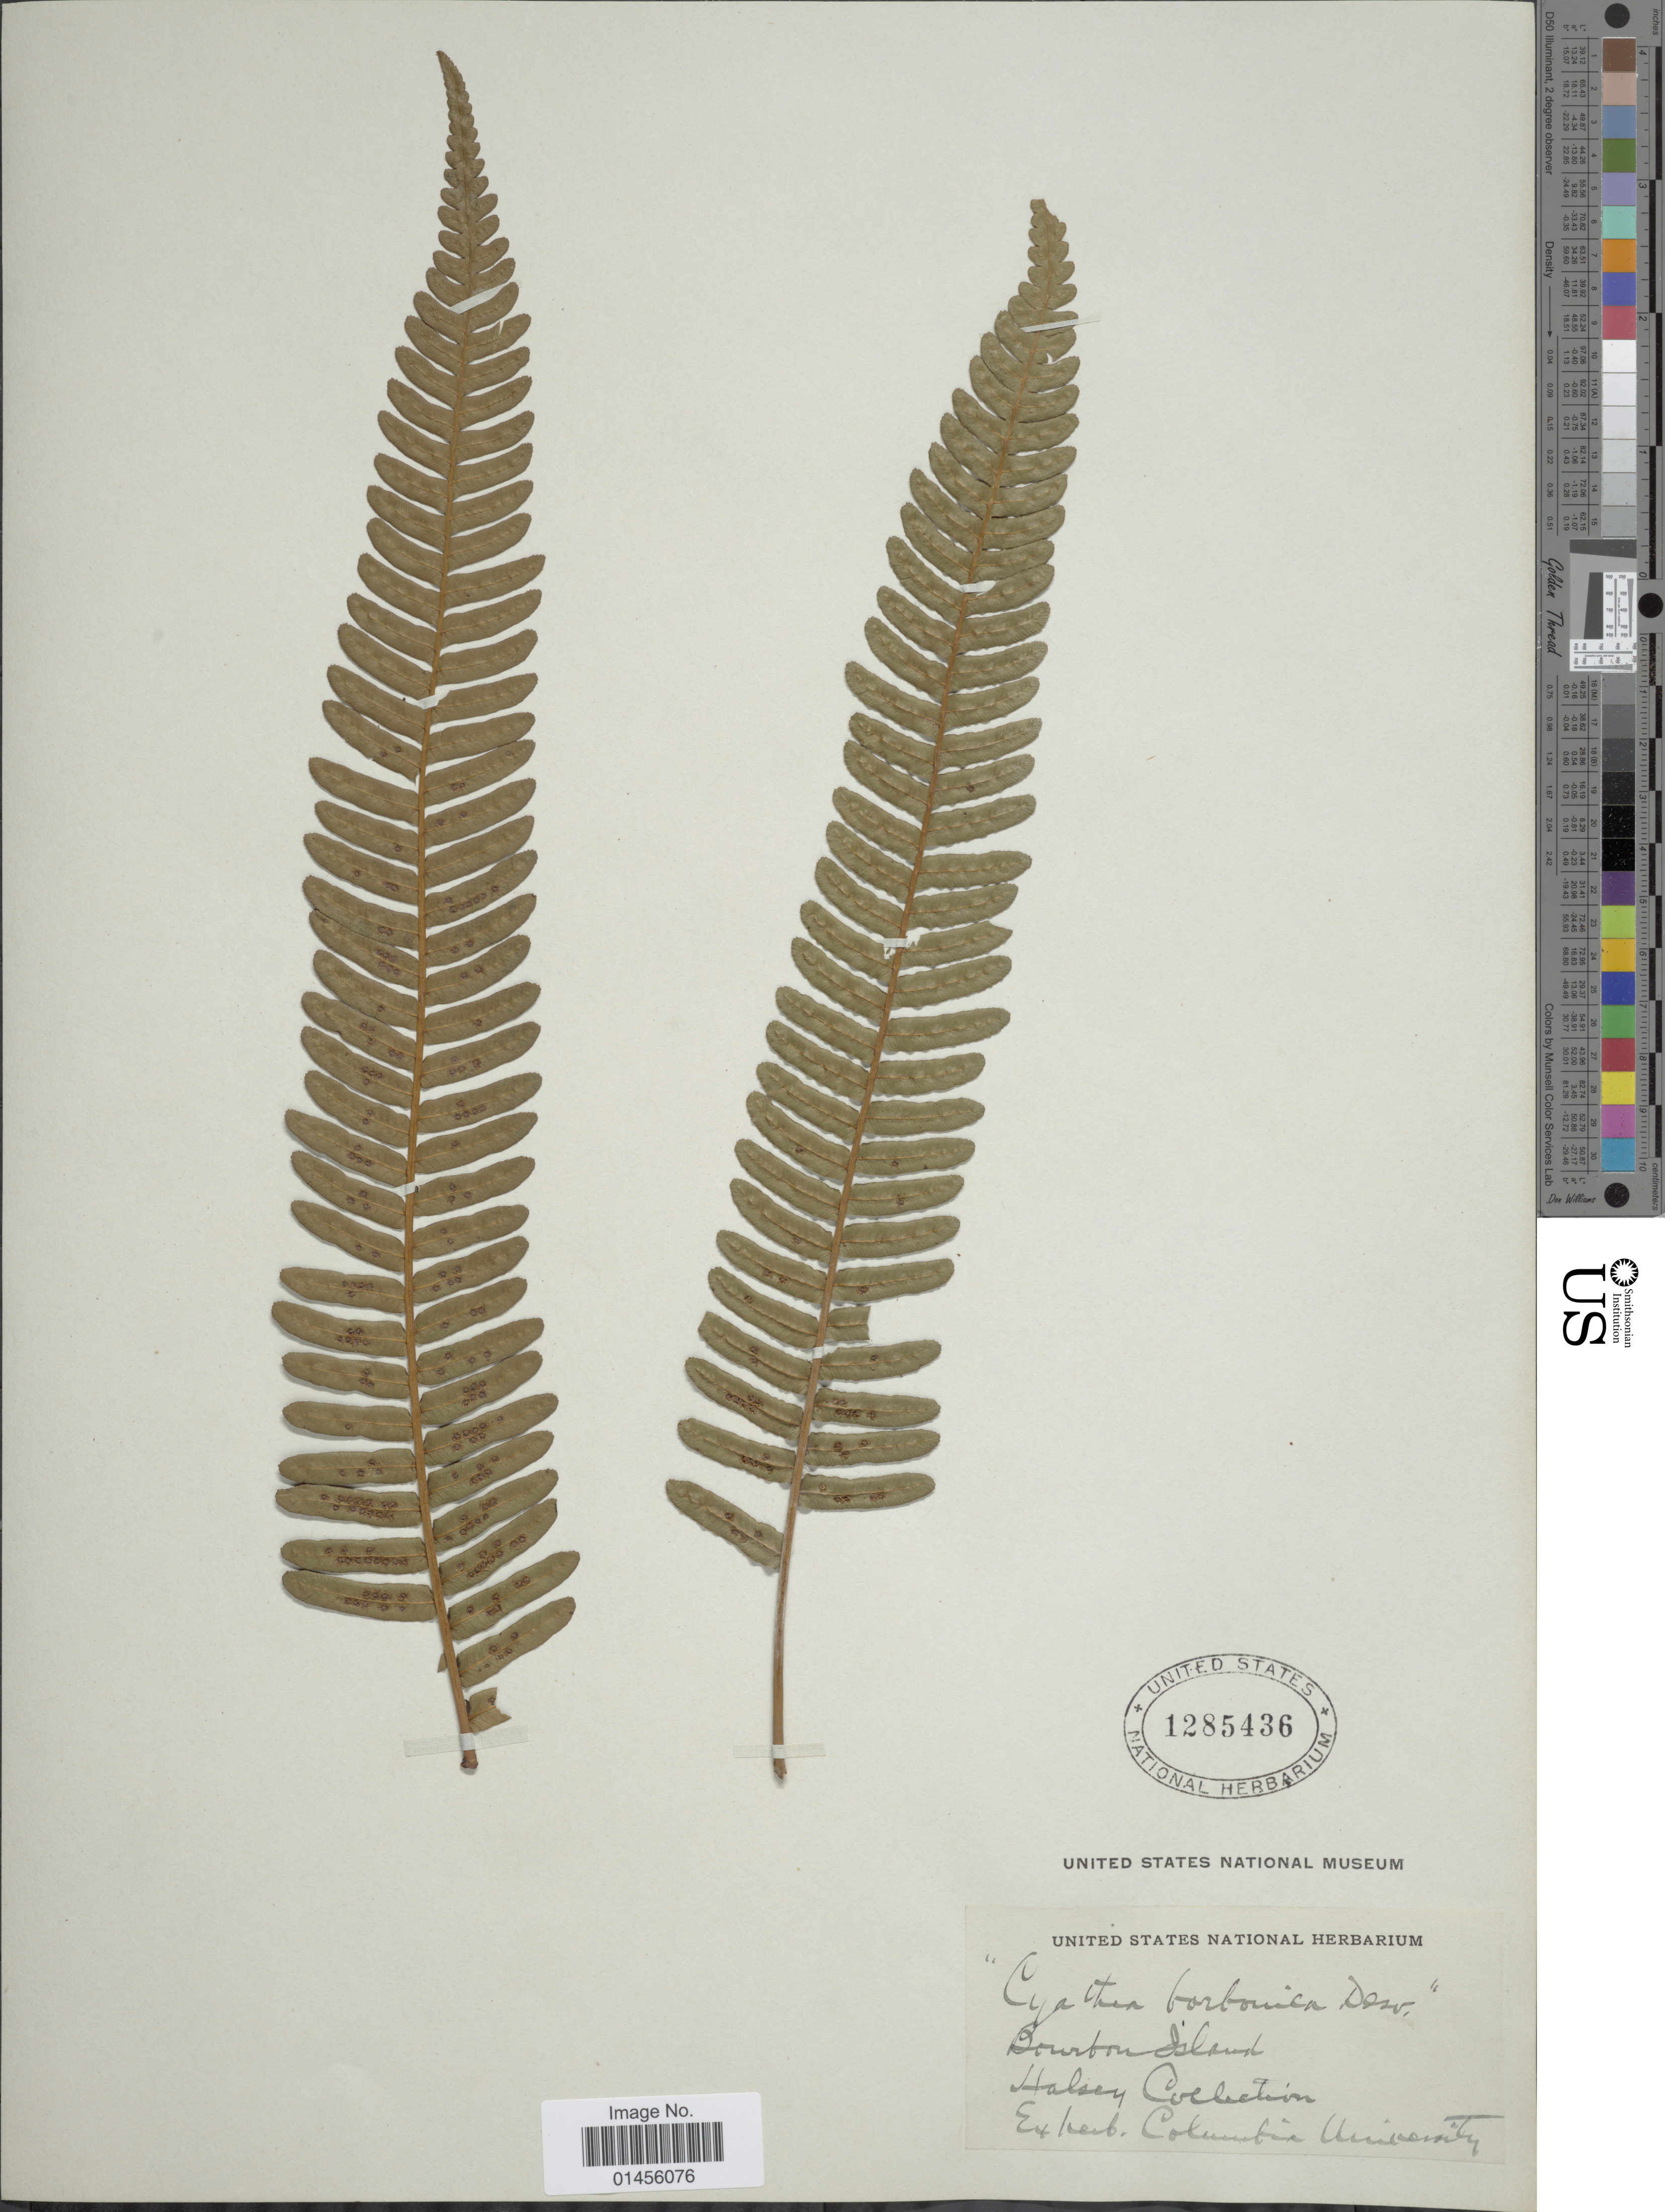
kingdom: Plantae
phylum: Tracheophyta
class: Polypodiopsida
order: Cyatheales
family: Cyatheaceae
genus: Alsophila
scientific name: Alsophila borbonica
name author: (Desv.) R.M. Tryon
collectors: Halsey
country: Reunion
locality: Bourbon Island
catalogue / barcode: US 1285436